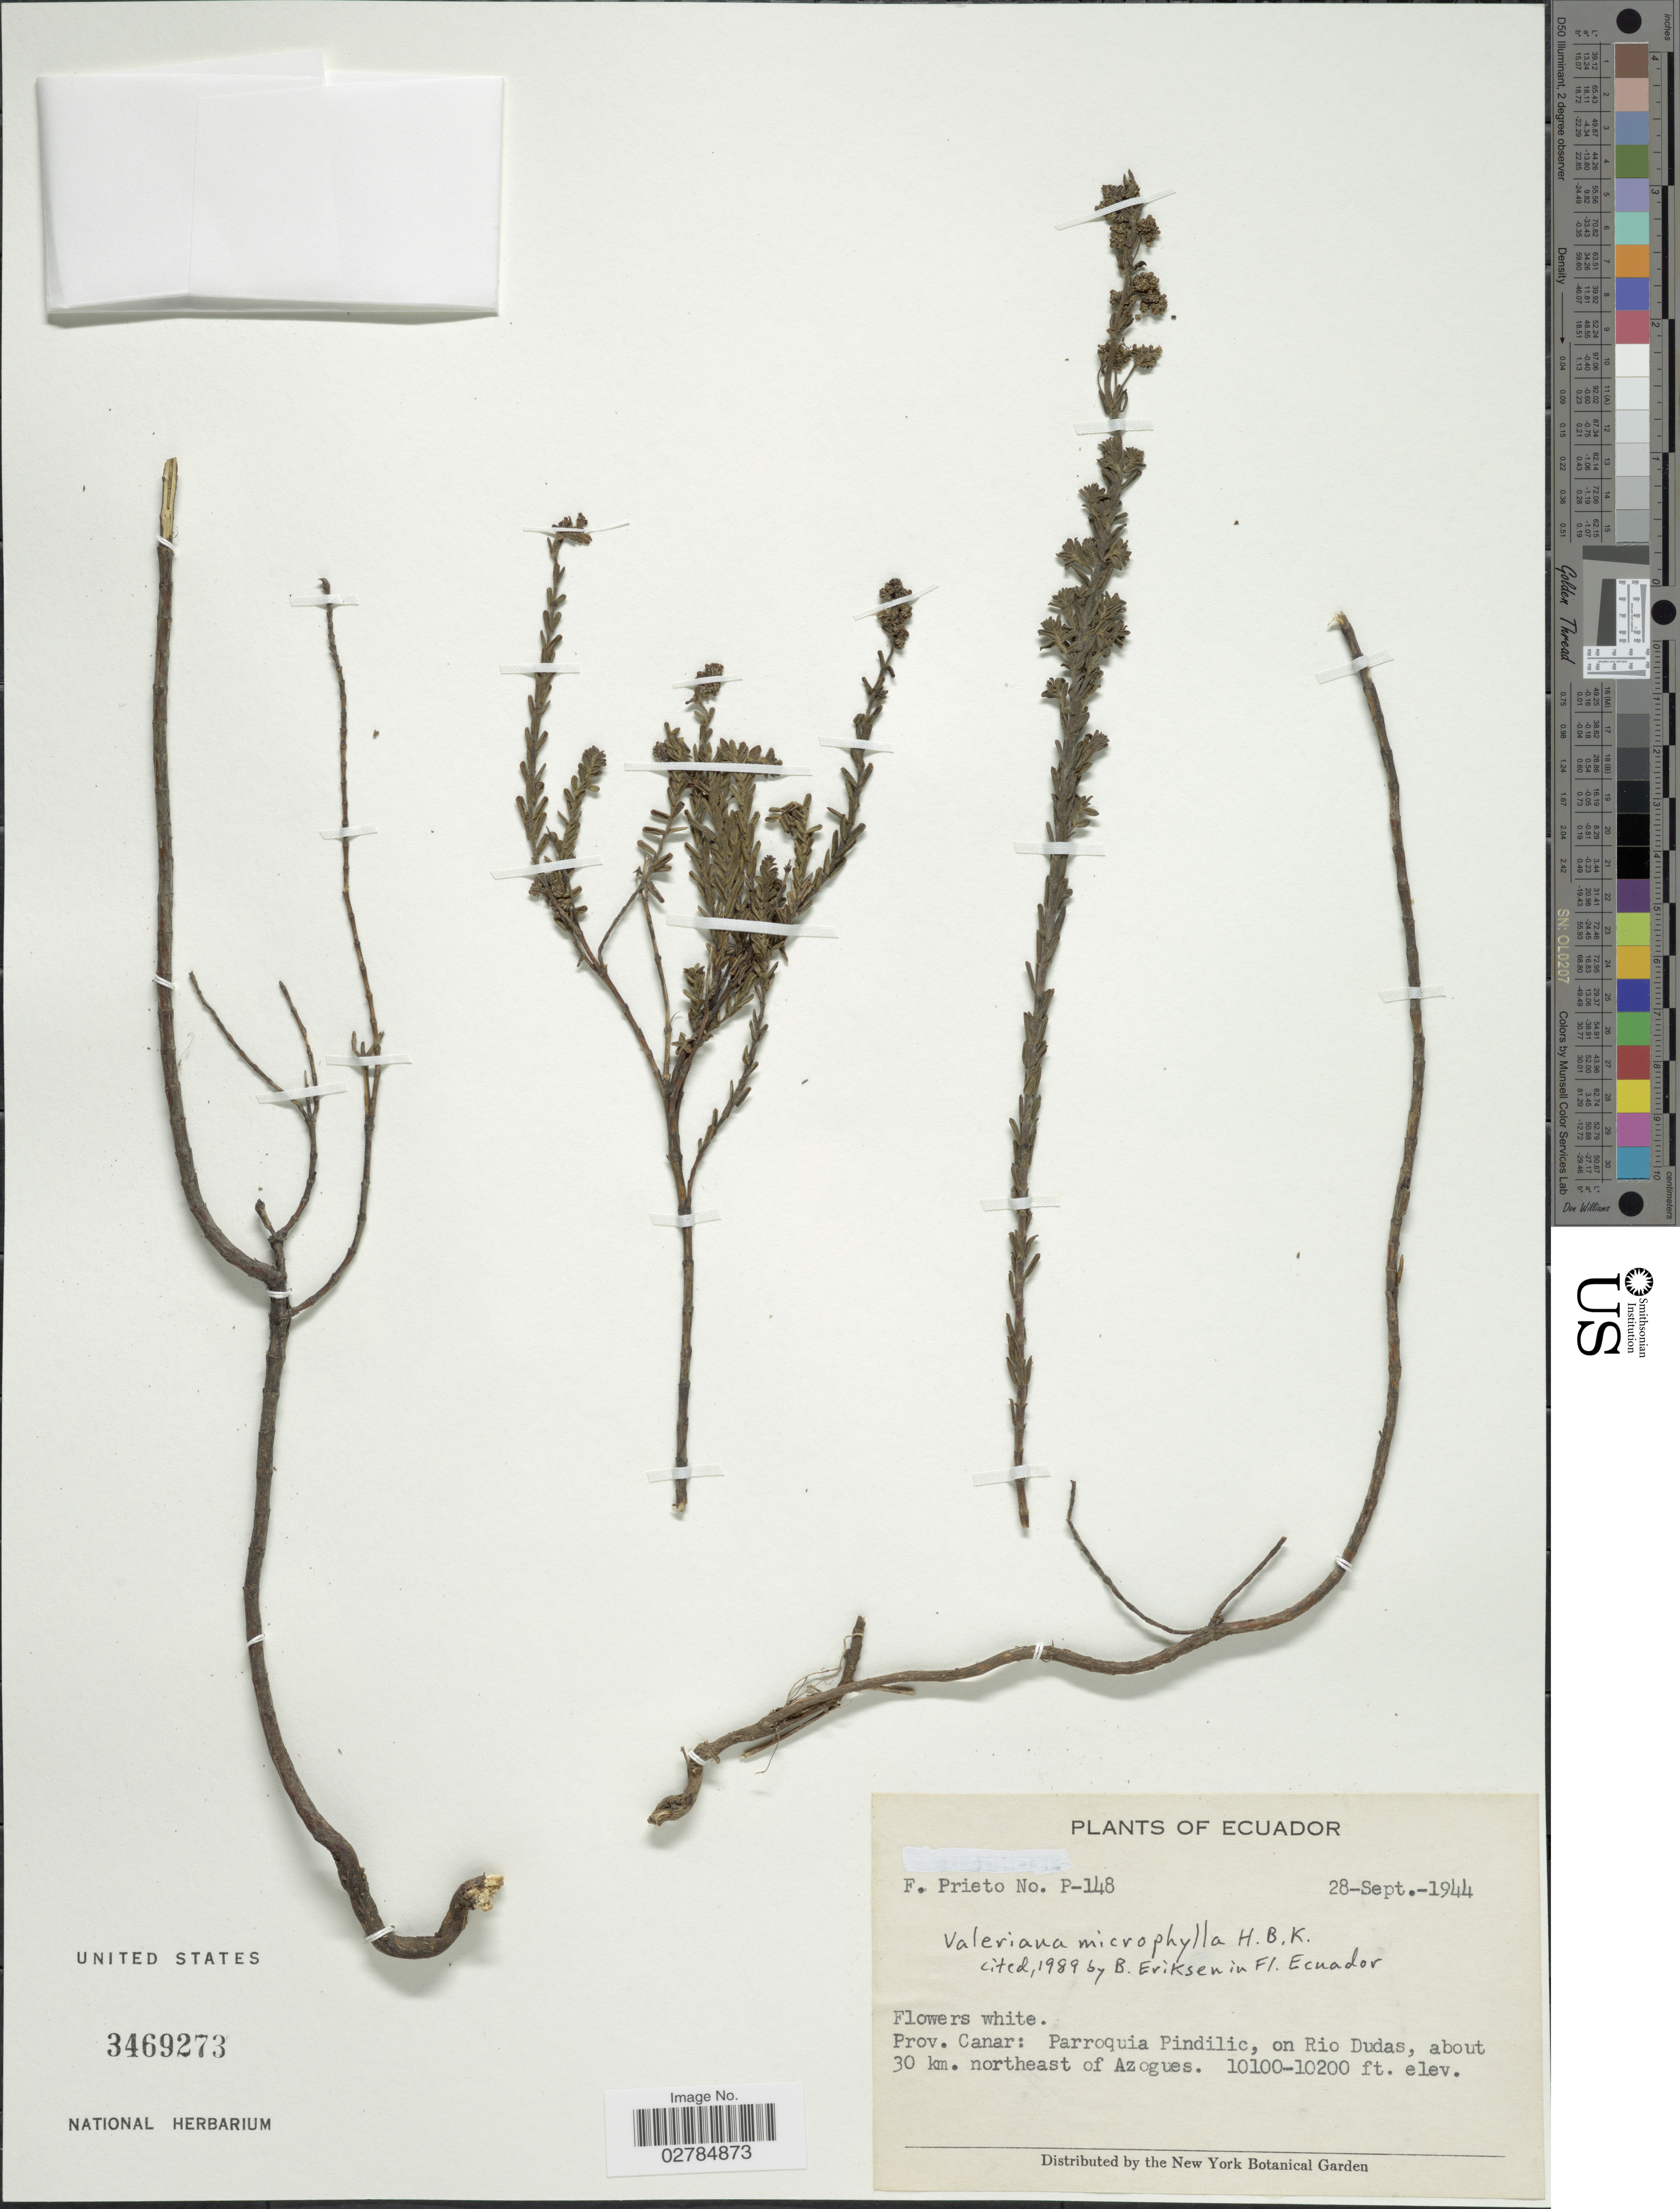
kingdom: Plantae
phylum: Tracheophyta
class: Magnoliopsida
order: Dipsacales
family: Caprifoliaceae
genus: Valeriana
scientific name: Valeriana microphylla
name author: Kunth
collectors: F. Prieto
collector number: P-148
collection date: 1944-09-28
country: Ecuador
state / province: Cañar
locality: Parroquia Pindilic, on Rio Dudas, about 30 km. northeast of Azogues.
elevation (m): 3078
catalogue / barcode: US 3469273